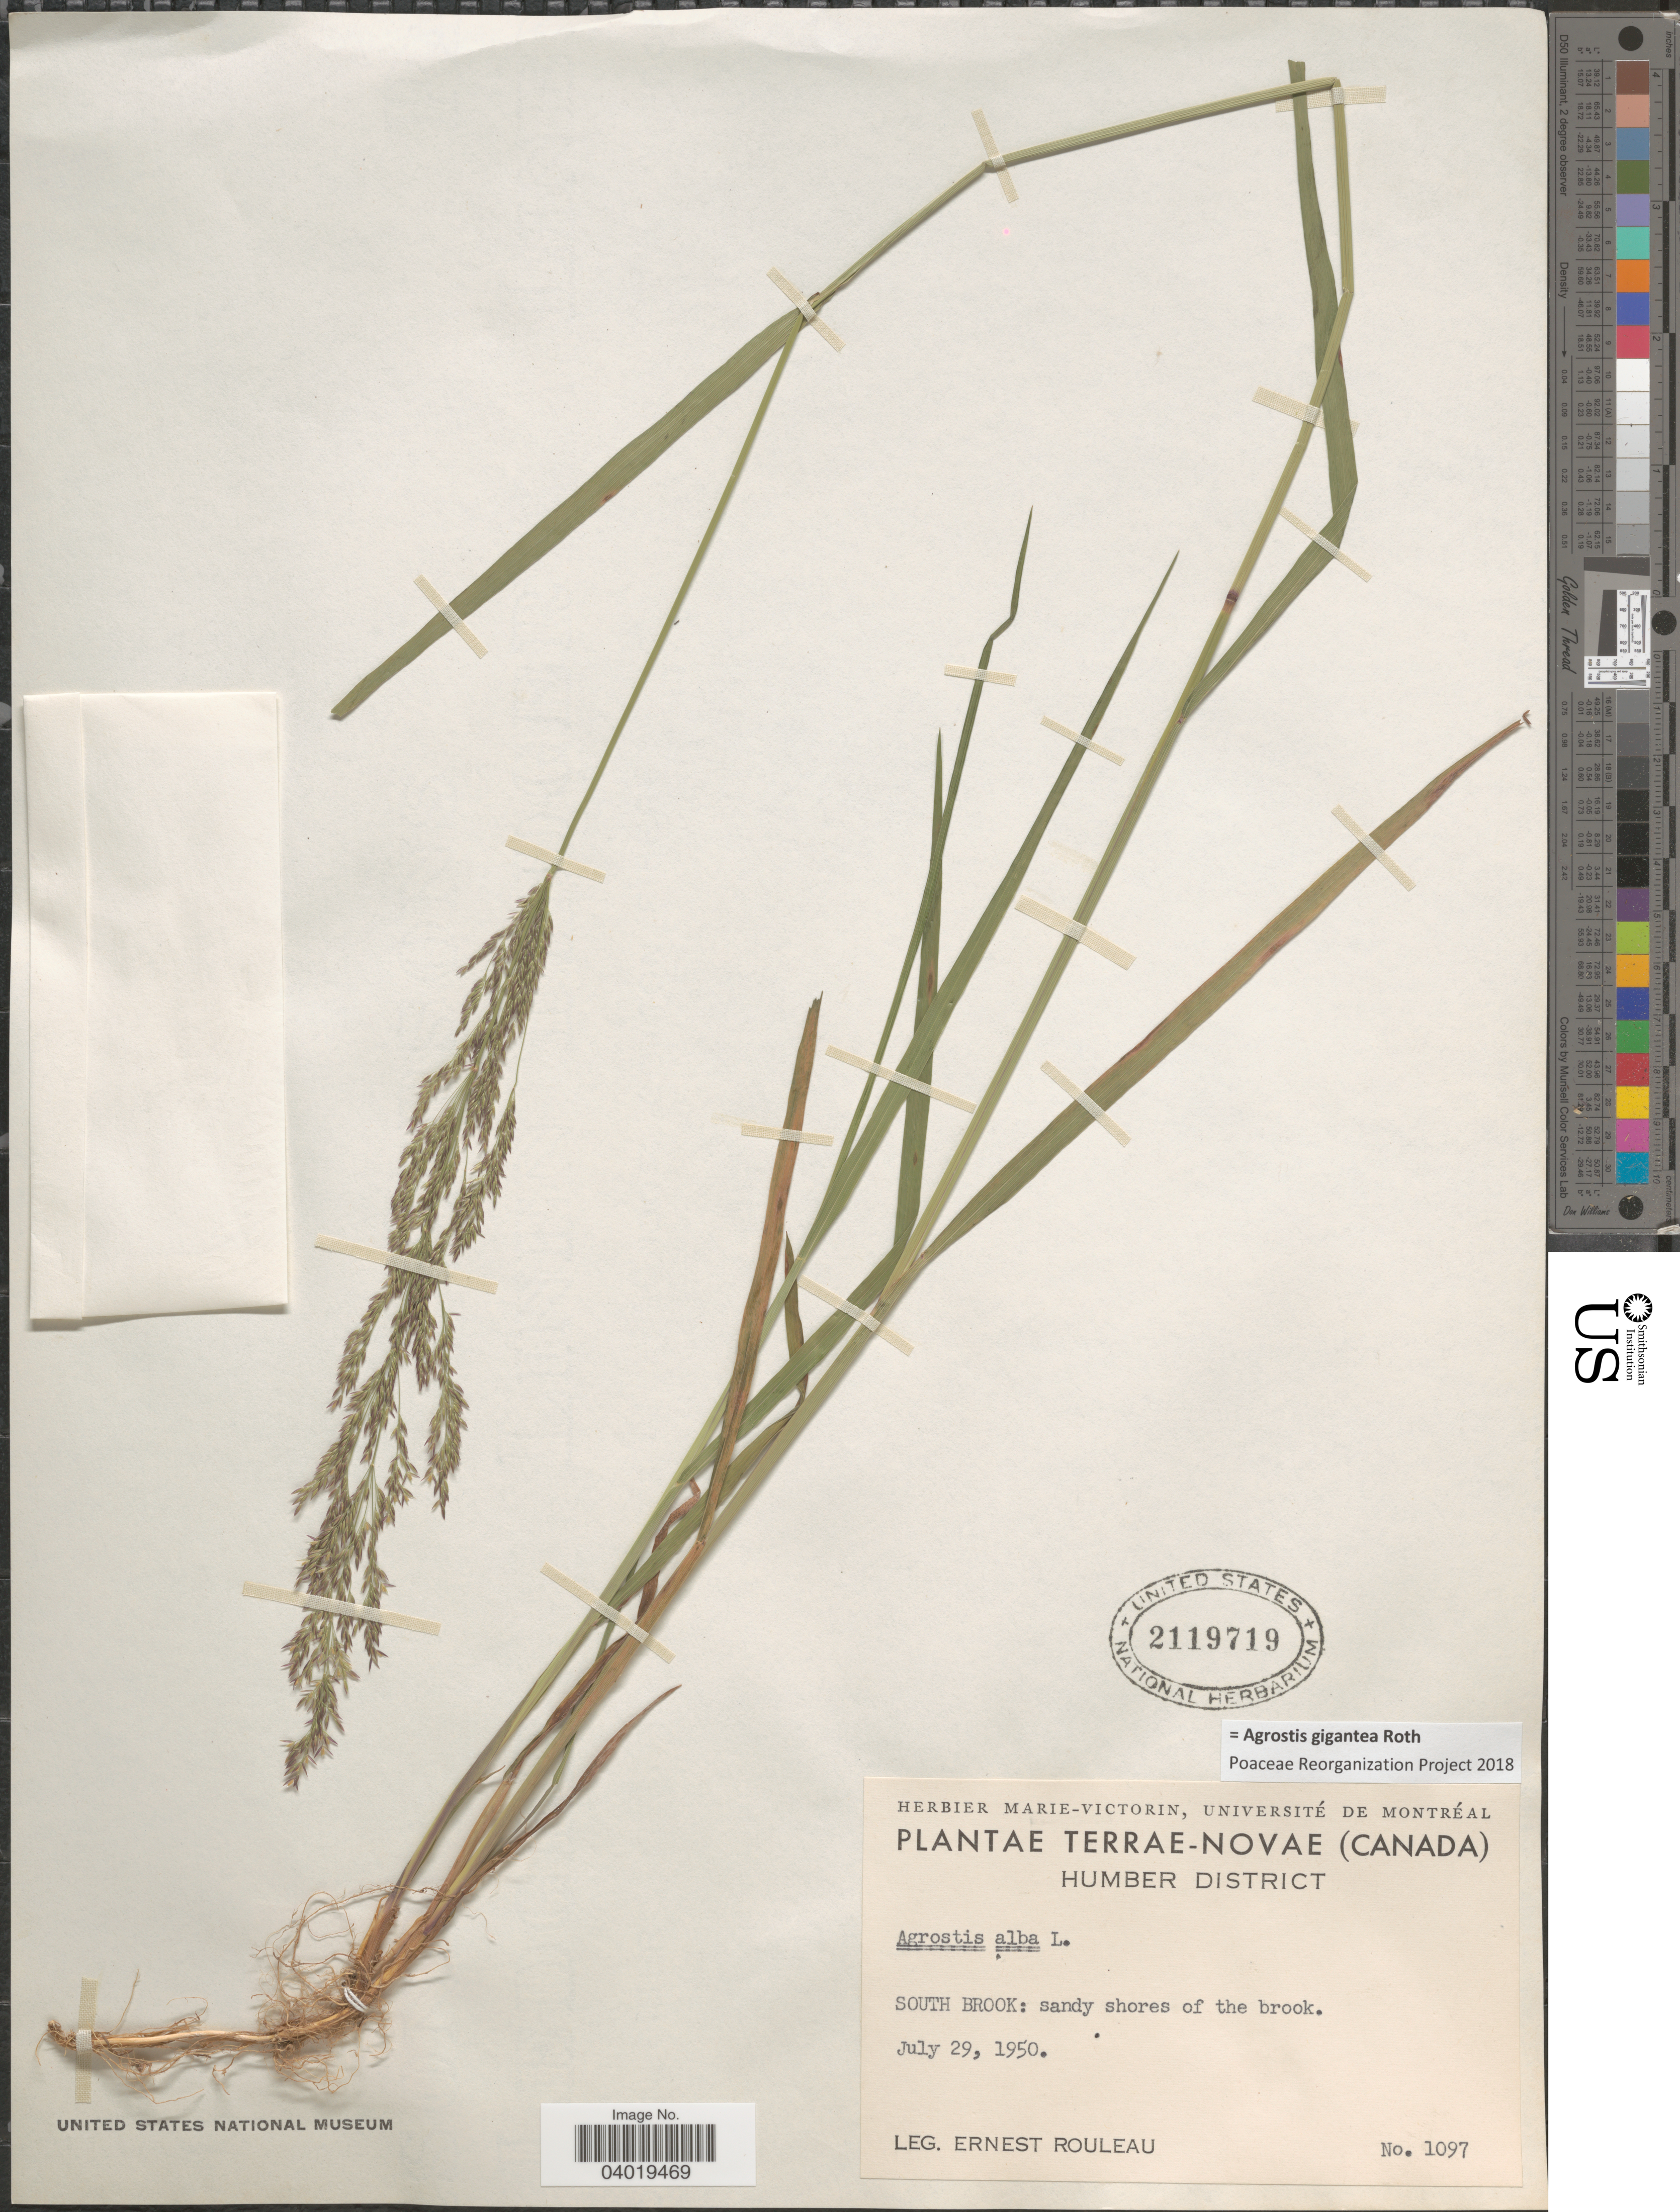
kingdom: Plantae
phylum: Tracheophyta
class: Liliopsida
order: Poales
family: Poaceae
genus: Agrostis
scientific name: Agrostis gigantea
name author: Roth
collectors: E. Rouleau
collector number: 1097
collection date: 1950-07-29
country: Canada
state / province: Newfoundland and Labrador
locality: Terrae-Novae. Humber District. South Brook: sandy shores of the brook.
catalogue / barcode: US 2119719